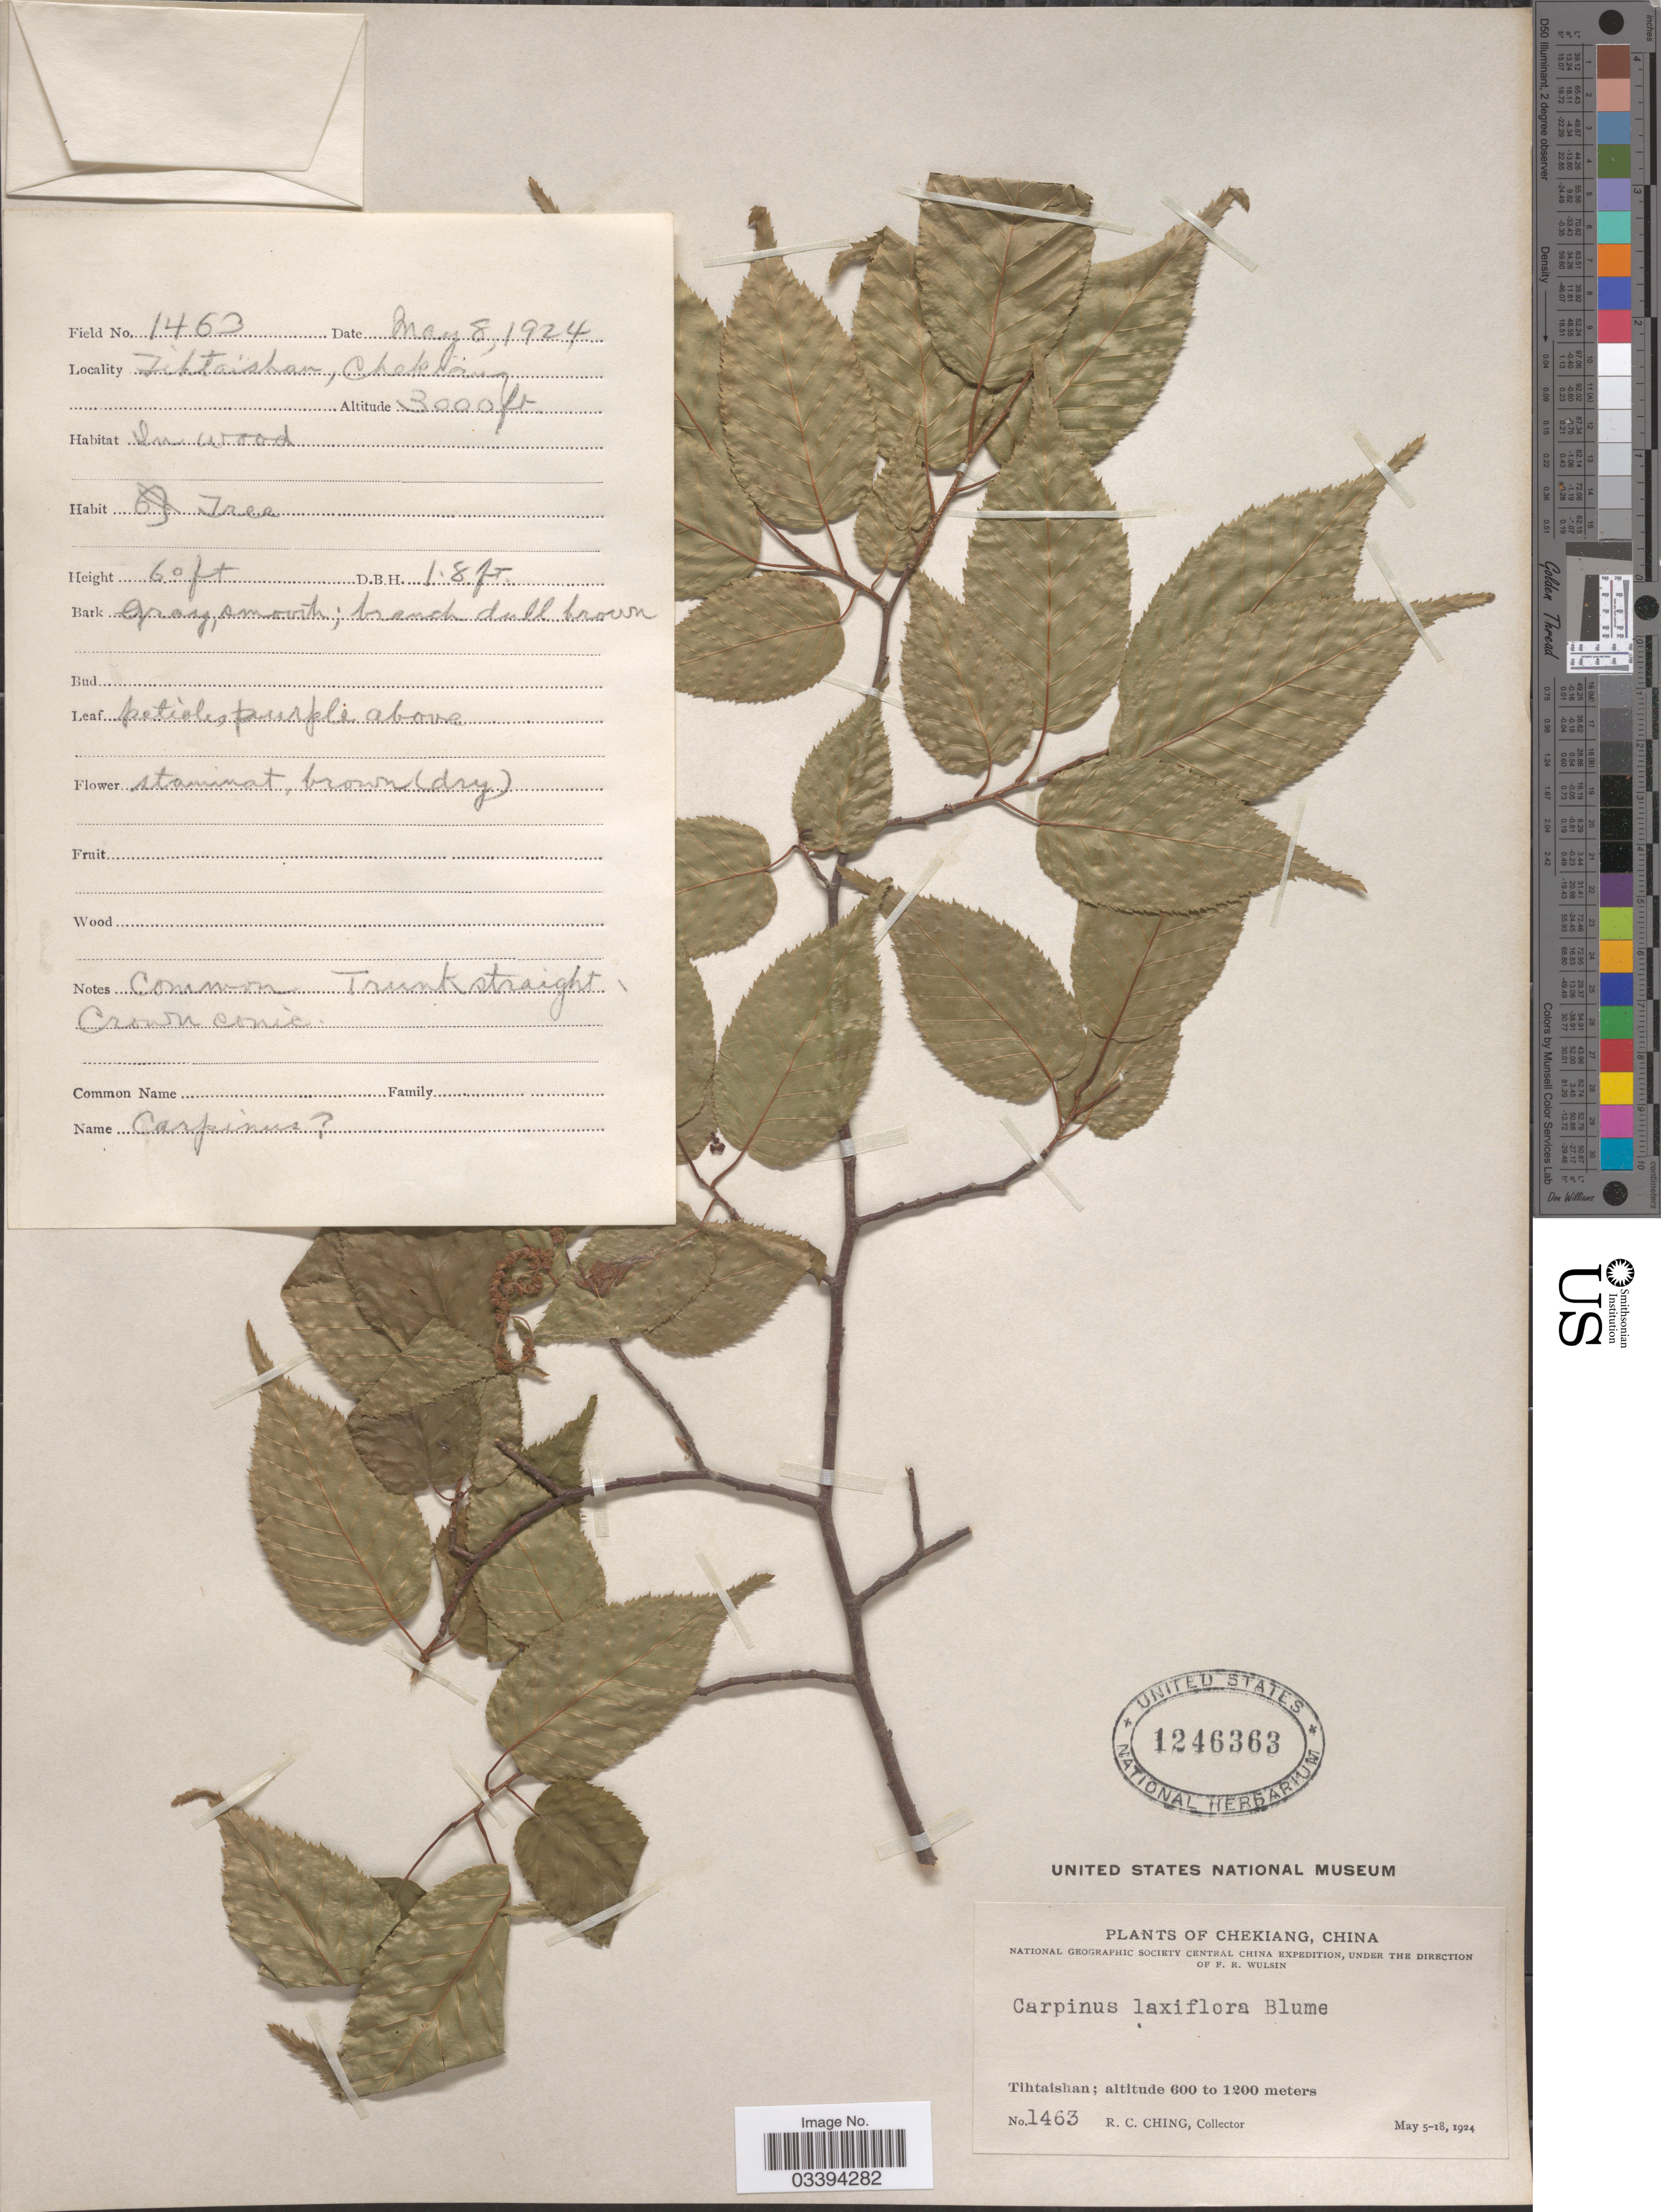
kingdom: Plantae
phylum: Tracheophyta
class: Magnoliopsida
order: Fagales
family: Betulaceae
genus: Carpinus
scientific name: Carpinus laxiflora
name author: (Siebold & Zucc.) Blume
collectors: R. C. Ching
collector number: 1463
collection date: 1924-05-08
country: China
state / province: Zhejiang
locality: Chekiang. Tihtaishan.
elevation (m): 914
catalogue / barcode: US 1246363